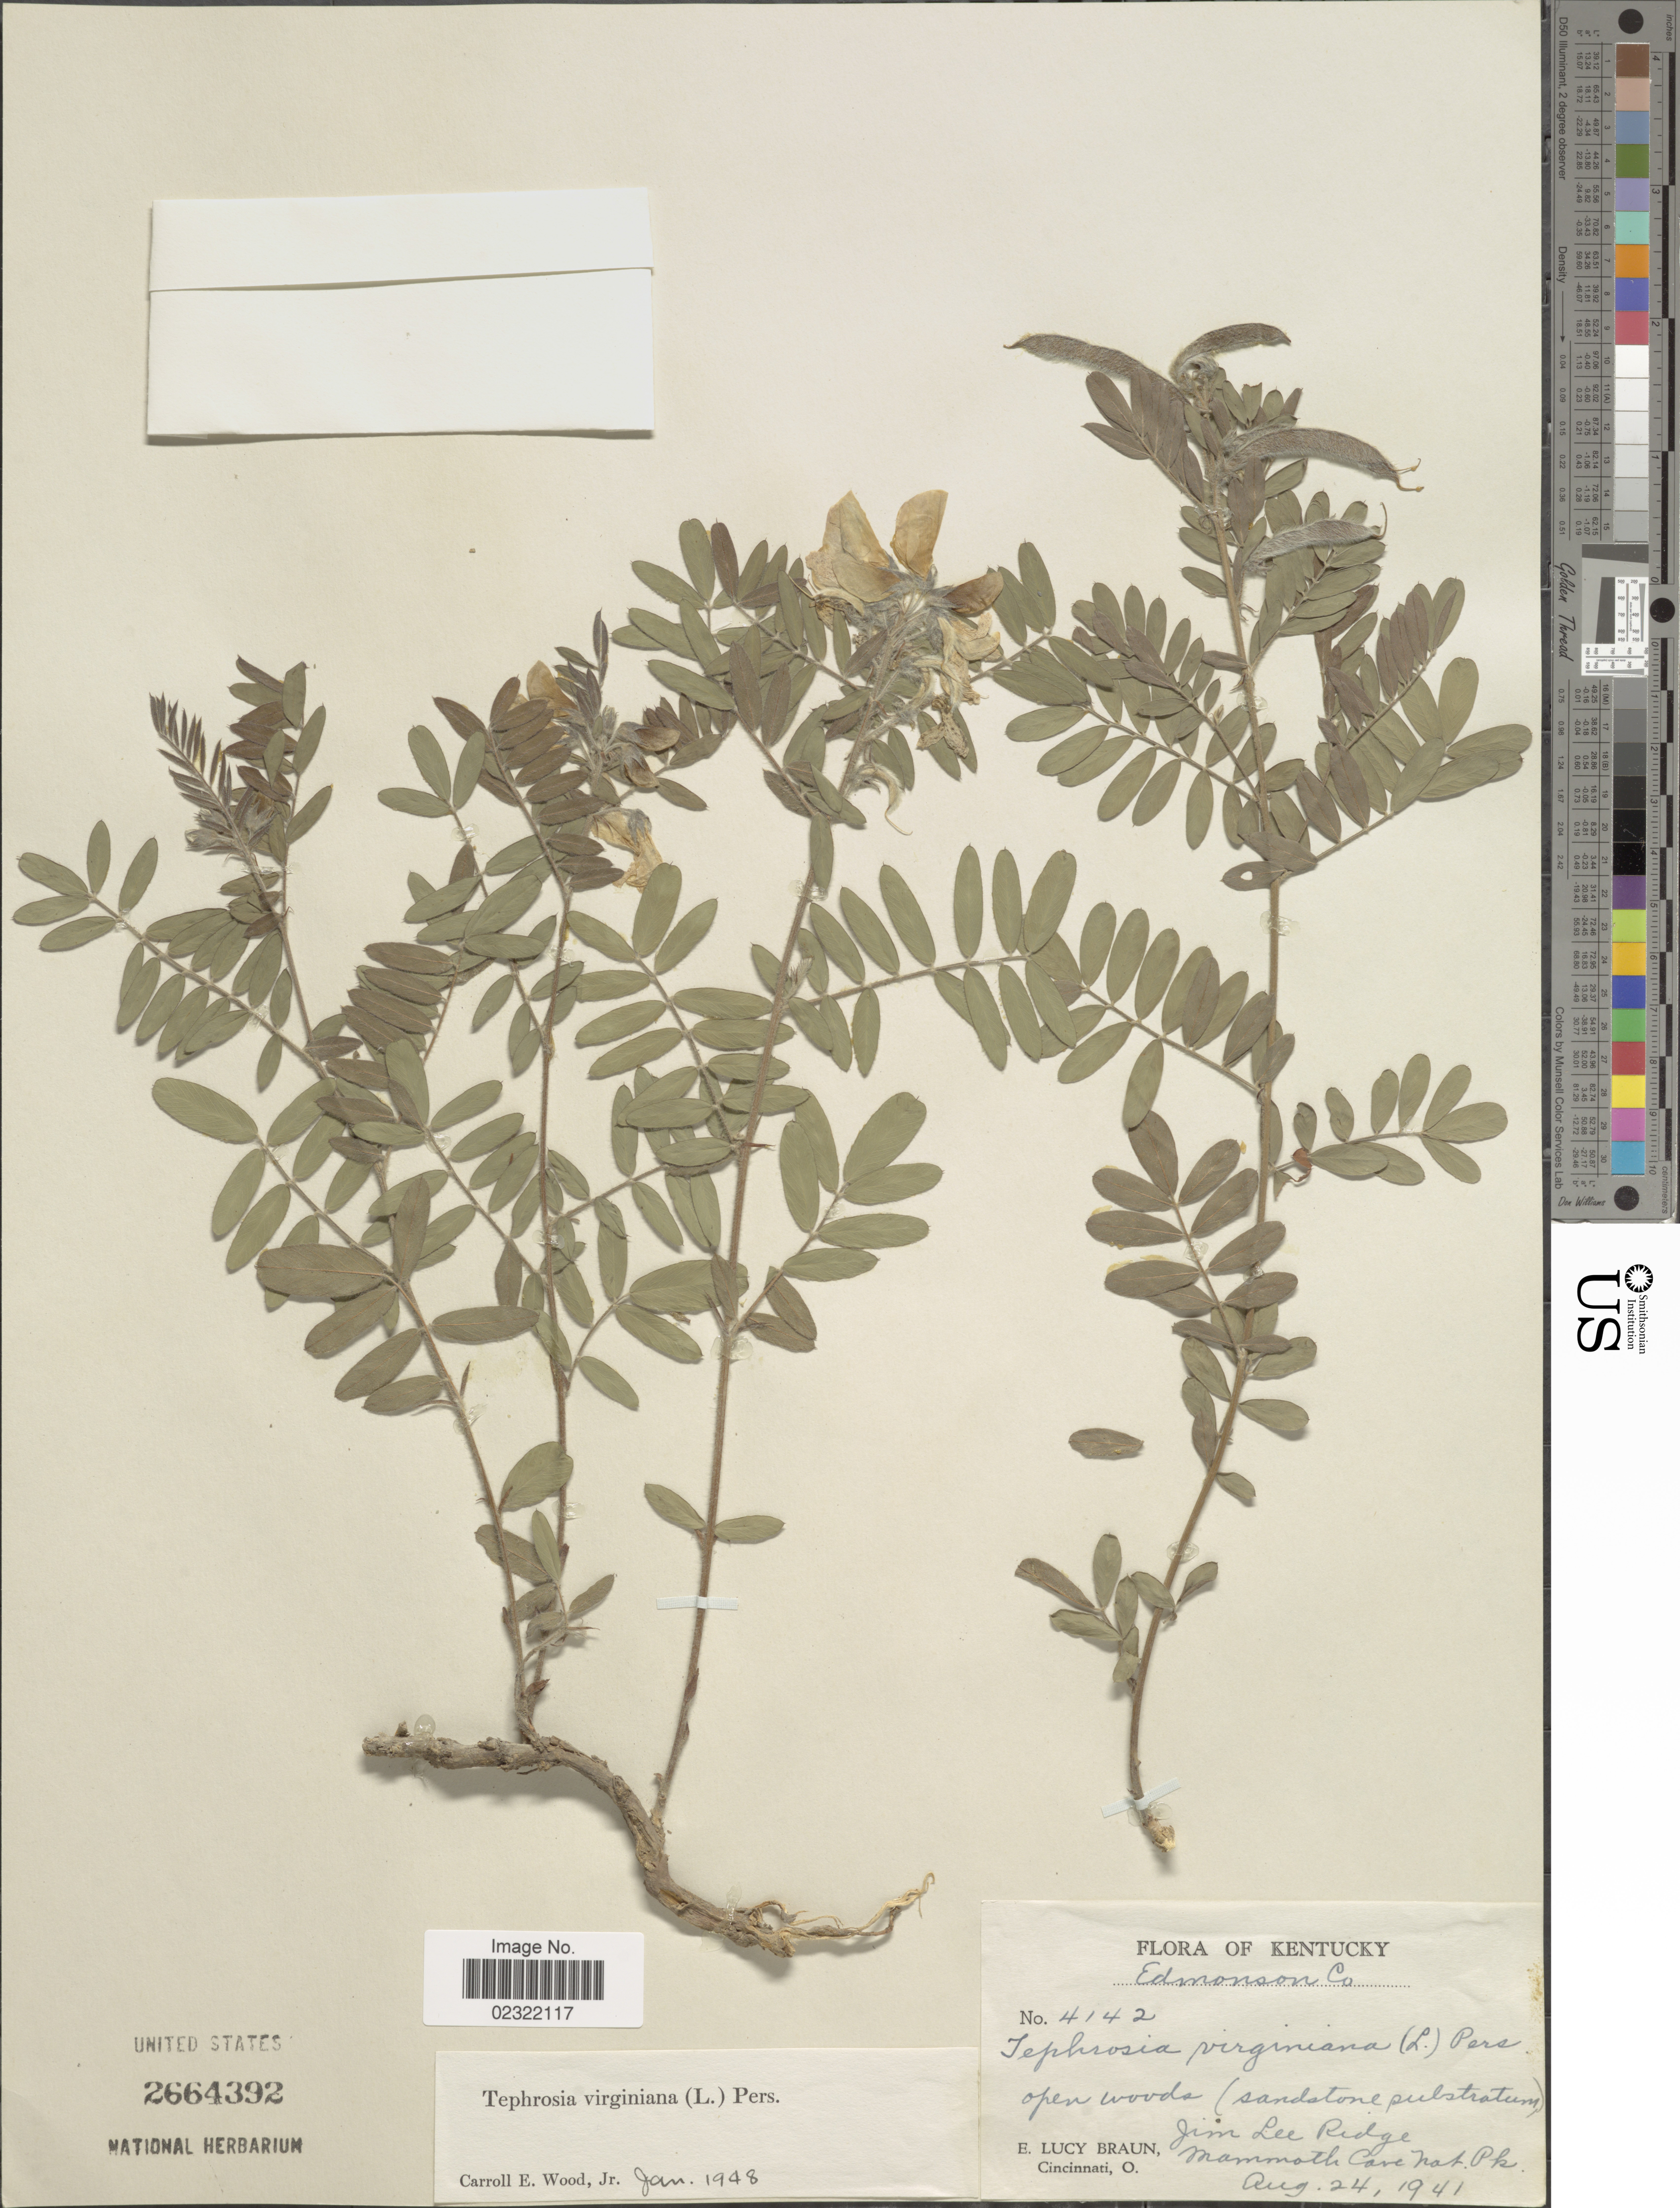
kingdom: Plantae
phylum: Tracheophyta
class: Magnoliopsida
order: Fabales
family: Fabaceae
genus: Tephrosia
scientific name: Tephrosia virginiana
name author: (L.) Pers.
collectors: E. L. Braun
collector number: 4142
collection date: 1941-08-24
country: United States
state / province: Kentucky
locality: Edmonson Co, Open woods (sandstone pulstratum), Jim Lee Ridge, Mammoth Cave Nat Pk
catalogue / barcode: US 2664392